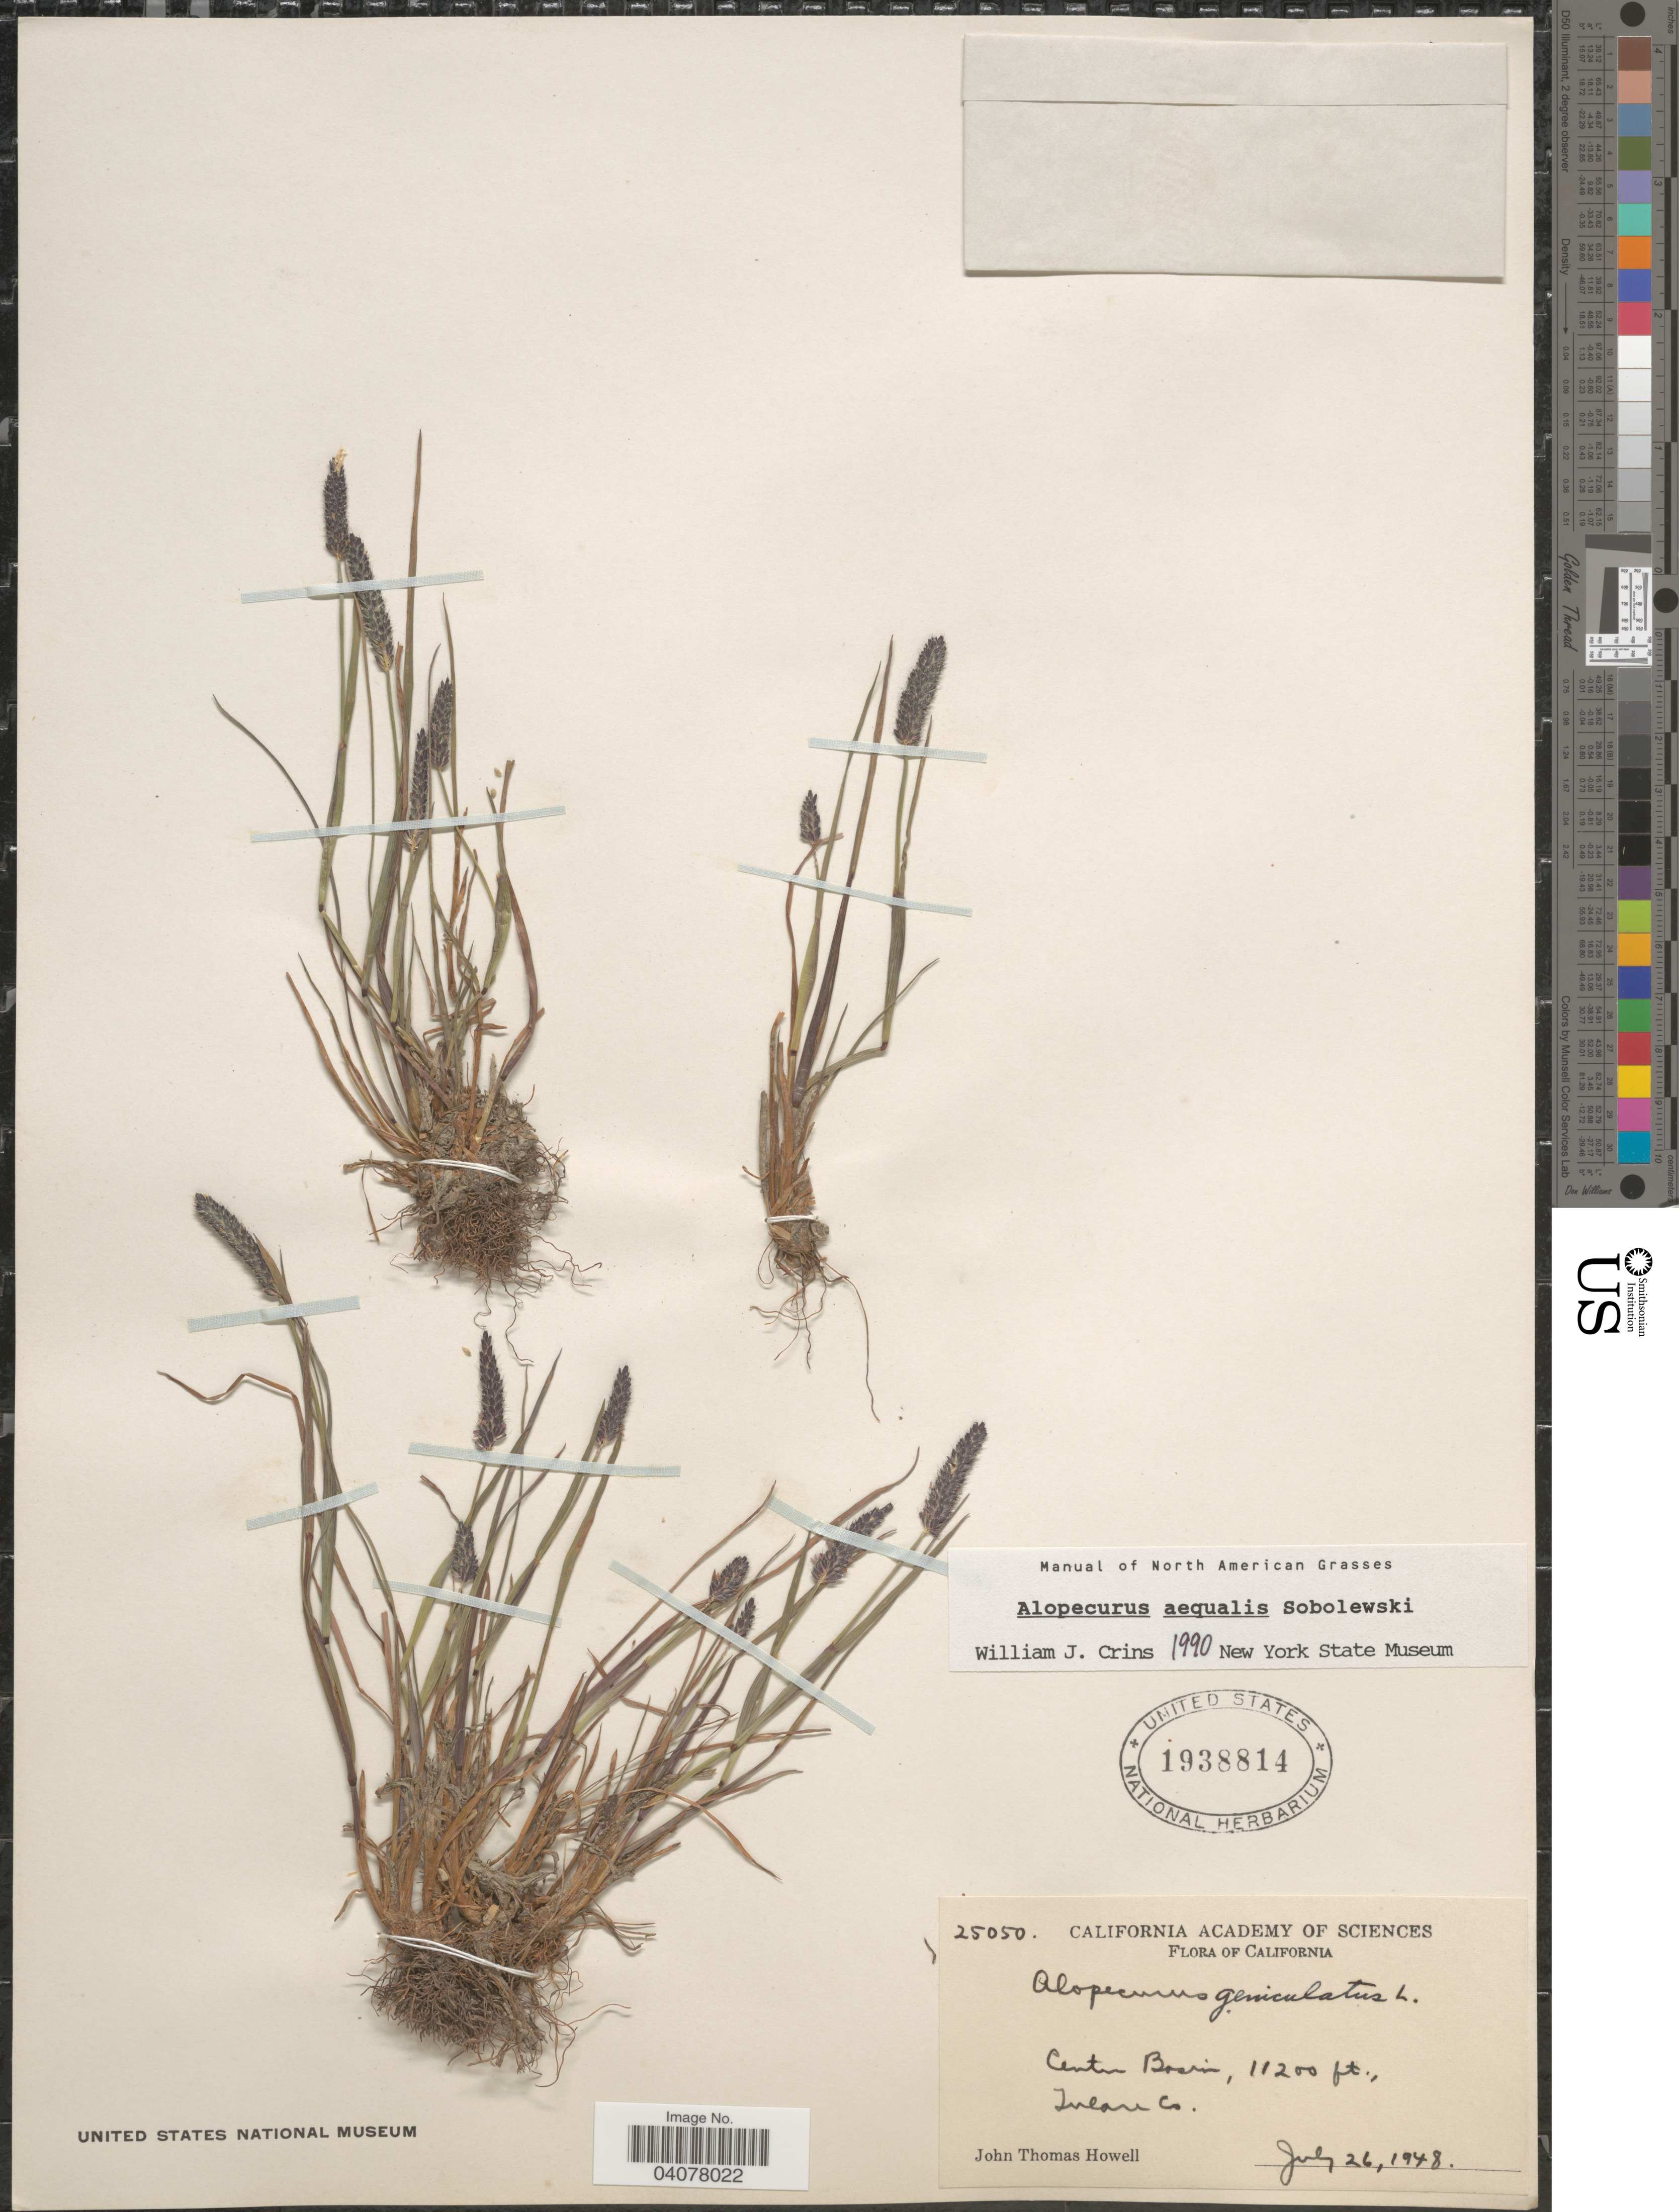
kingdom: Plantae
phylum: Tracheophyta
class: Liliopsida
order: Poales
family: Poaceae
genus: Alopecurus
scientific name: Alopecurus aequalis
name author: Sobol.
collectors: J. T. Howell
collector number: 25050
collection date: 1948-07-26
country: United States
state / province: California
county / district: Tulare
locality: Center Basin. Tulare Co.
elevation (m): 3414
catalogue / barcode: US 1938814